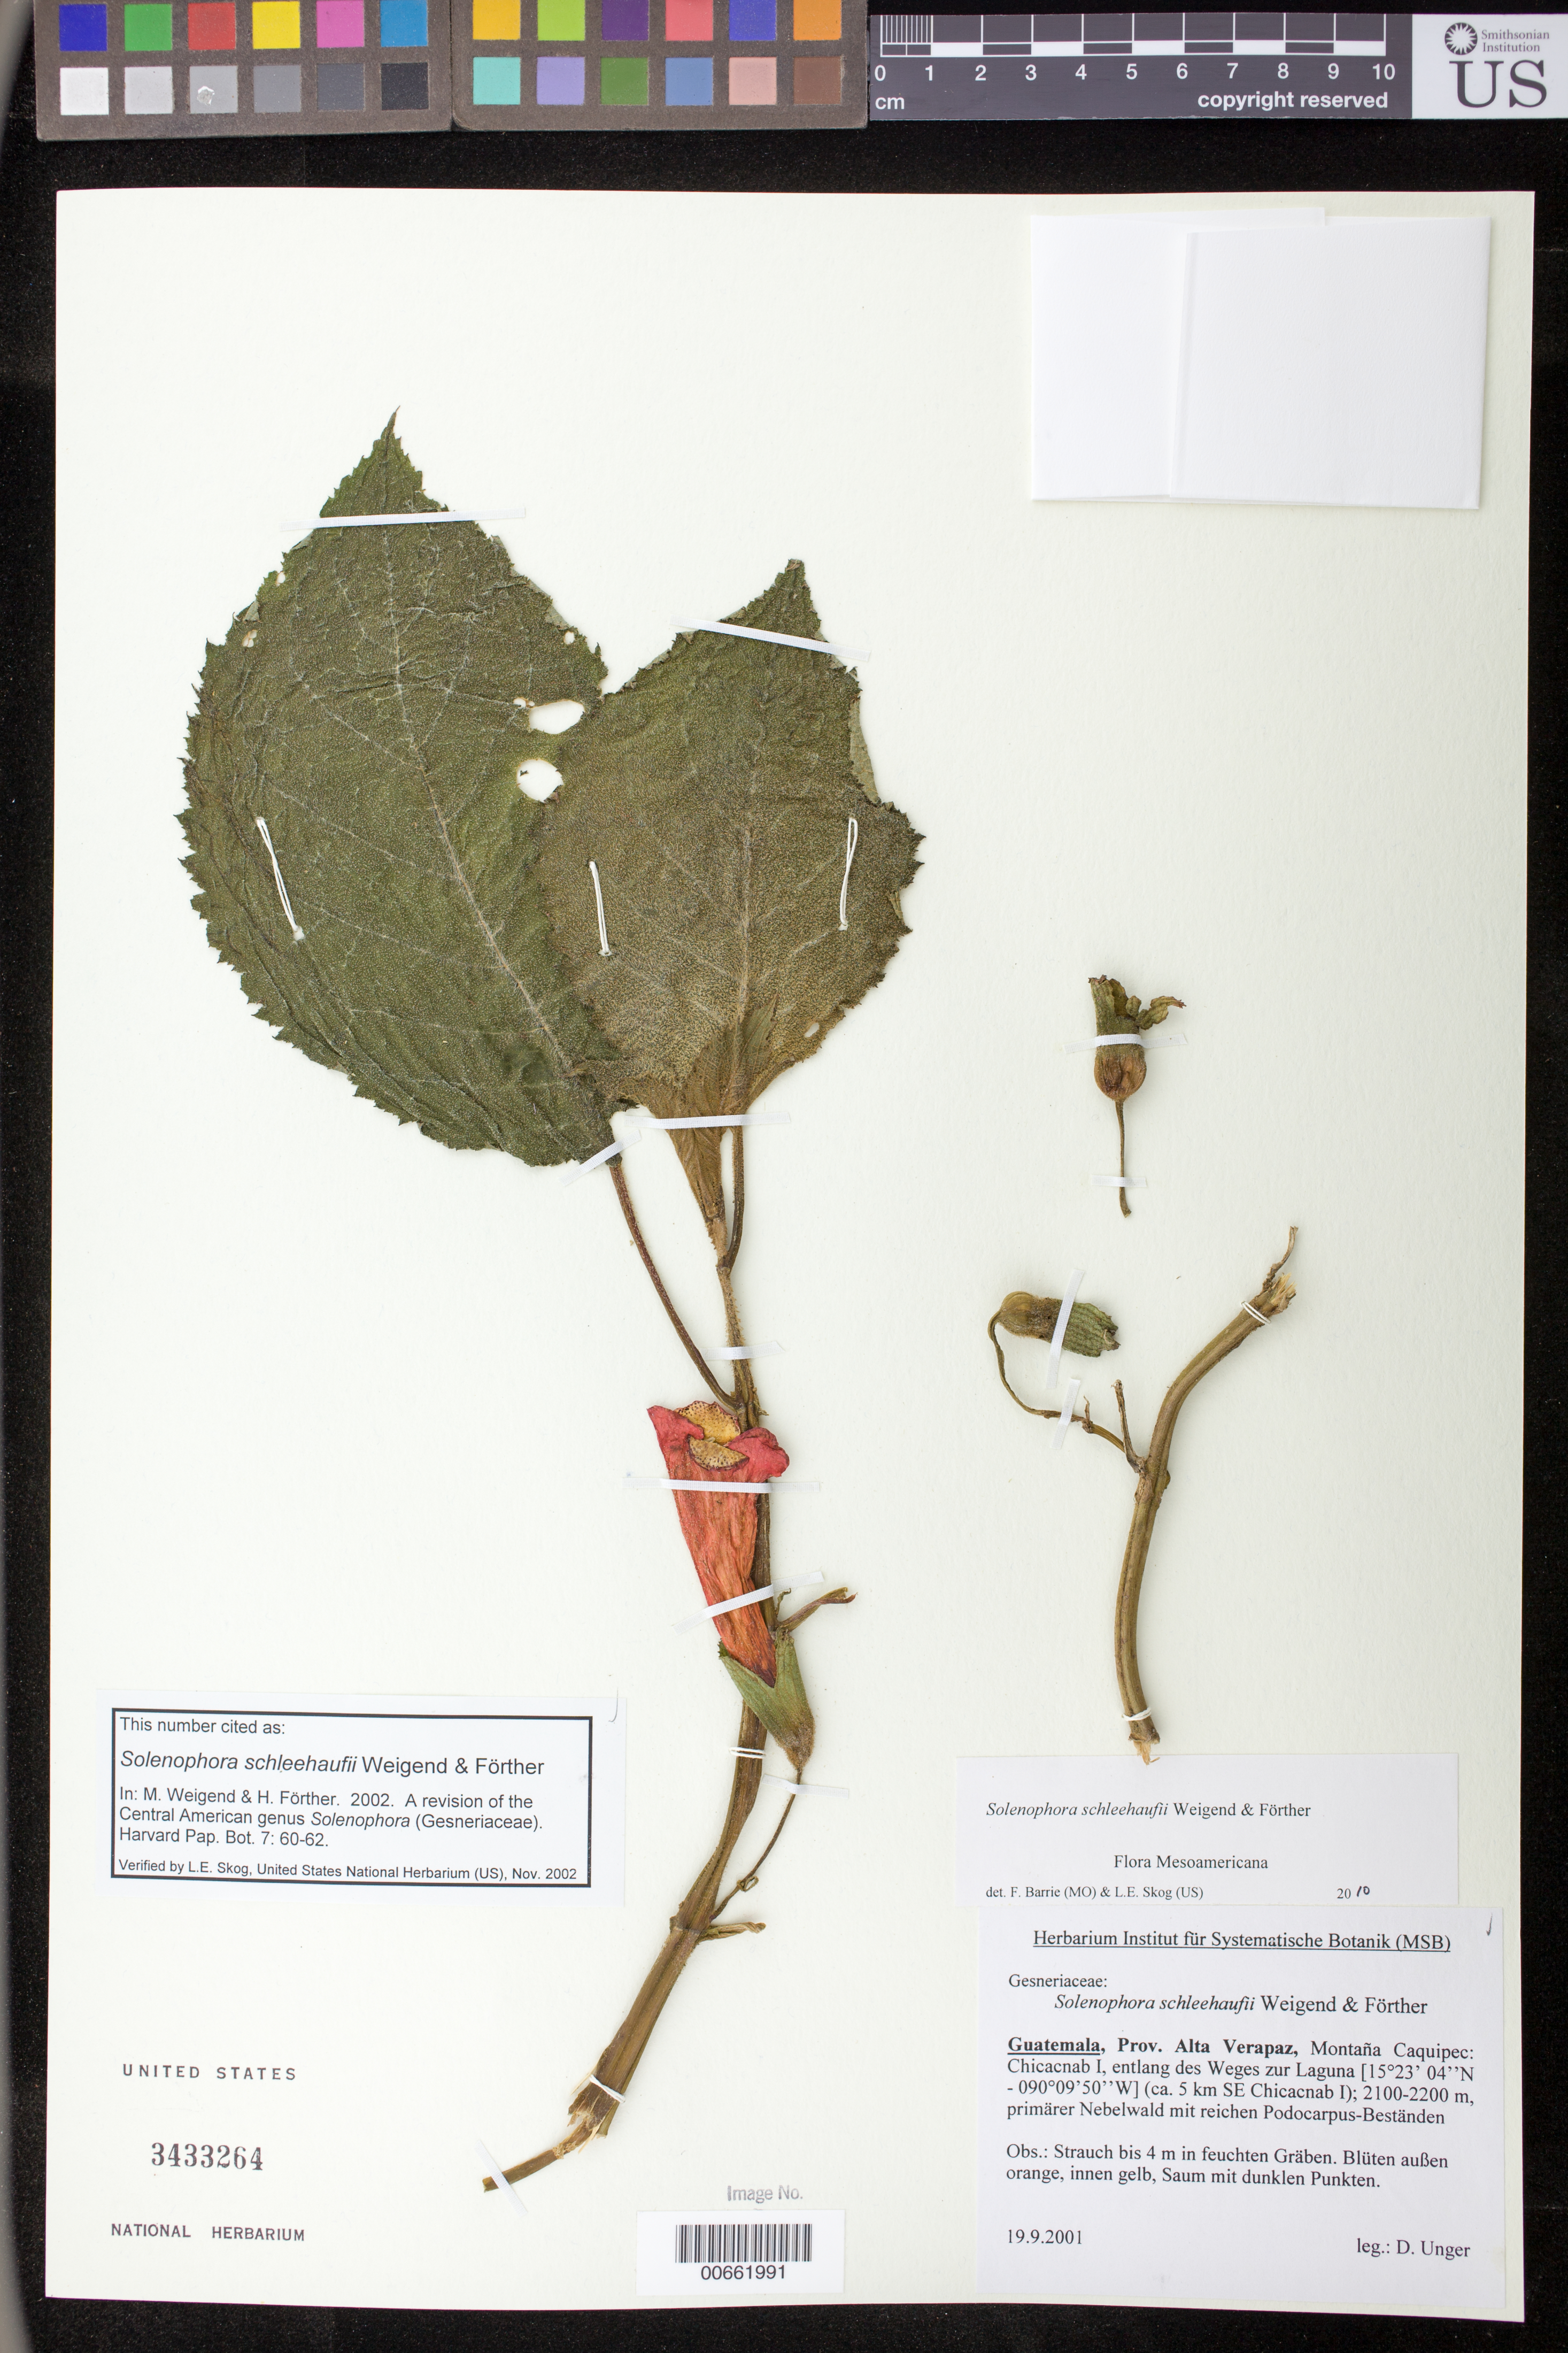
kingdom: Plantae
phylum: Tracheophyta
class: Magnoliopsida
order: Lamiales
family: Gesneriaceae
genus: Solenophora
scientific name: Solenophora schleehaufii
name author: Weigend & Förther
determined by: Weigend; Förther, Harald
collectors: D. Unger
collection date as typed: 19 Sep 2001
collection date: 2001-09-19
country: Guatemala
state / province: Alta Verapaz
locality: Montaña Caquipec: Chicacnab I, entland des Weges zur Laguna (ca. 5 km SE Chicacnab I)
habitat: Primärer Nebelald mit reichen Podocarpus-Beständen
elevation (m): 2100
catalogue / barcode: US 3433264